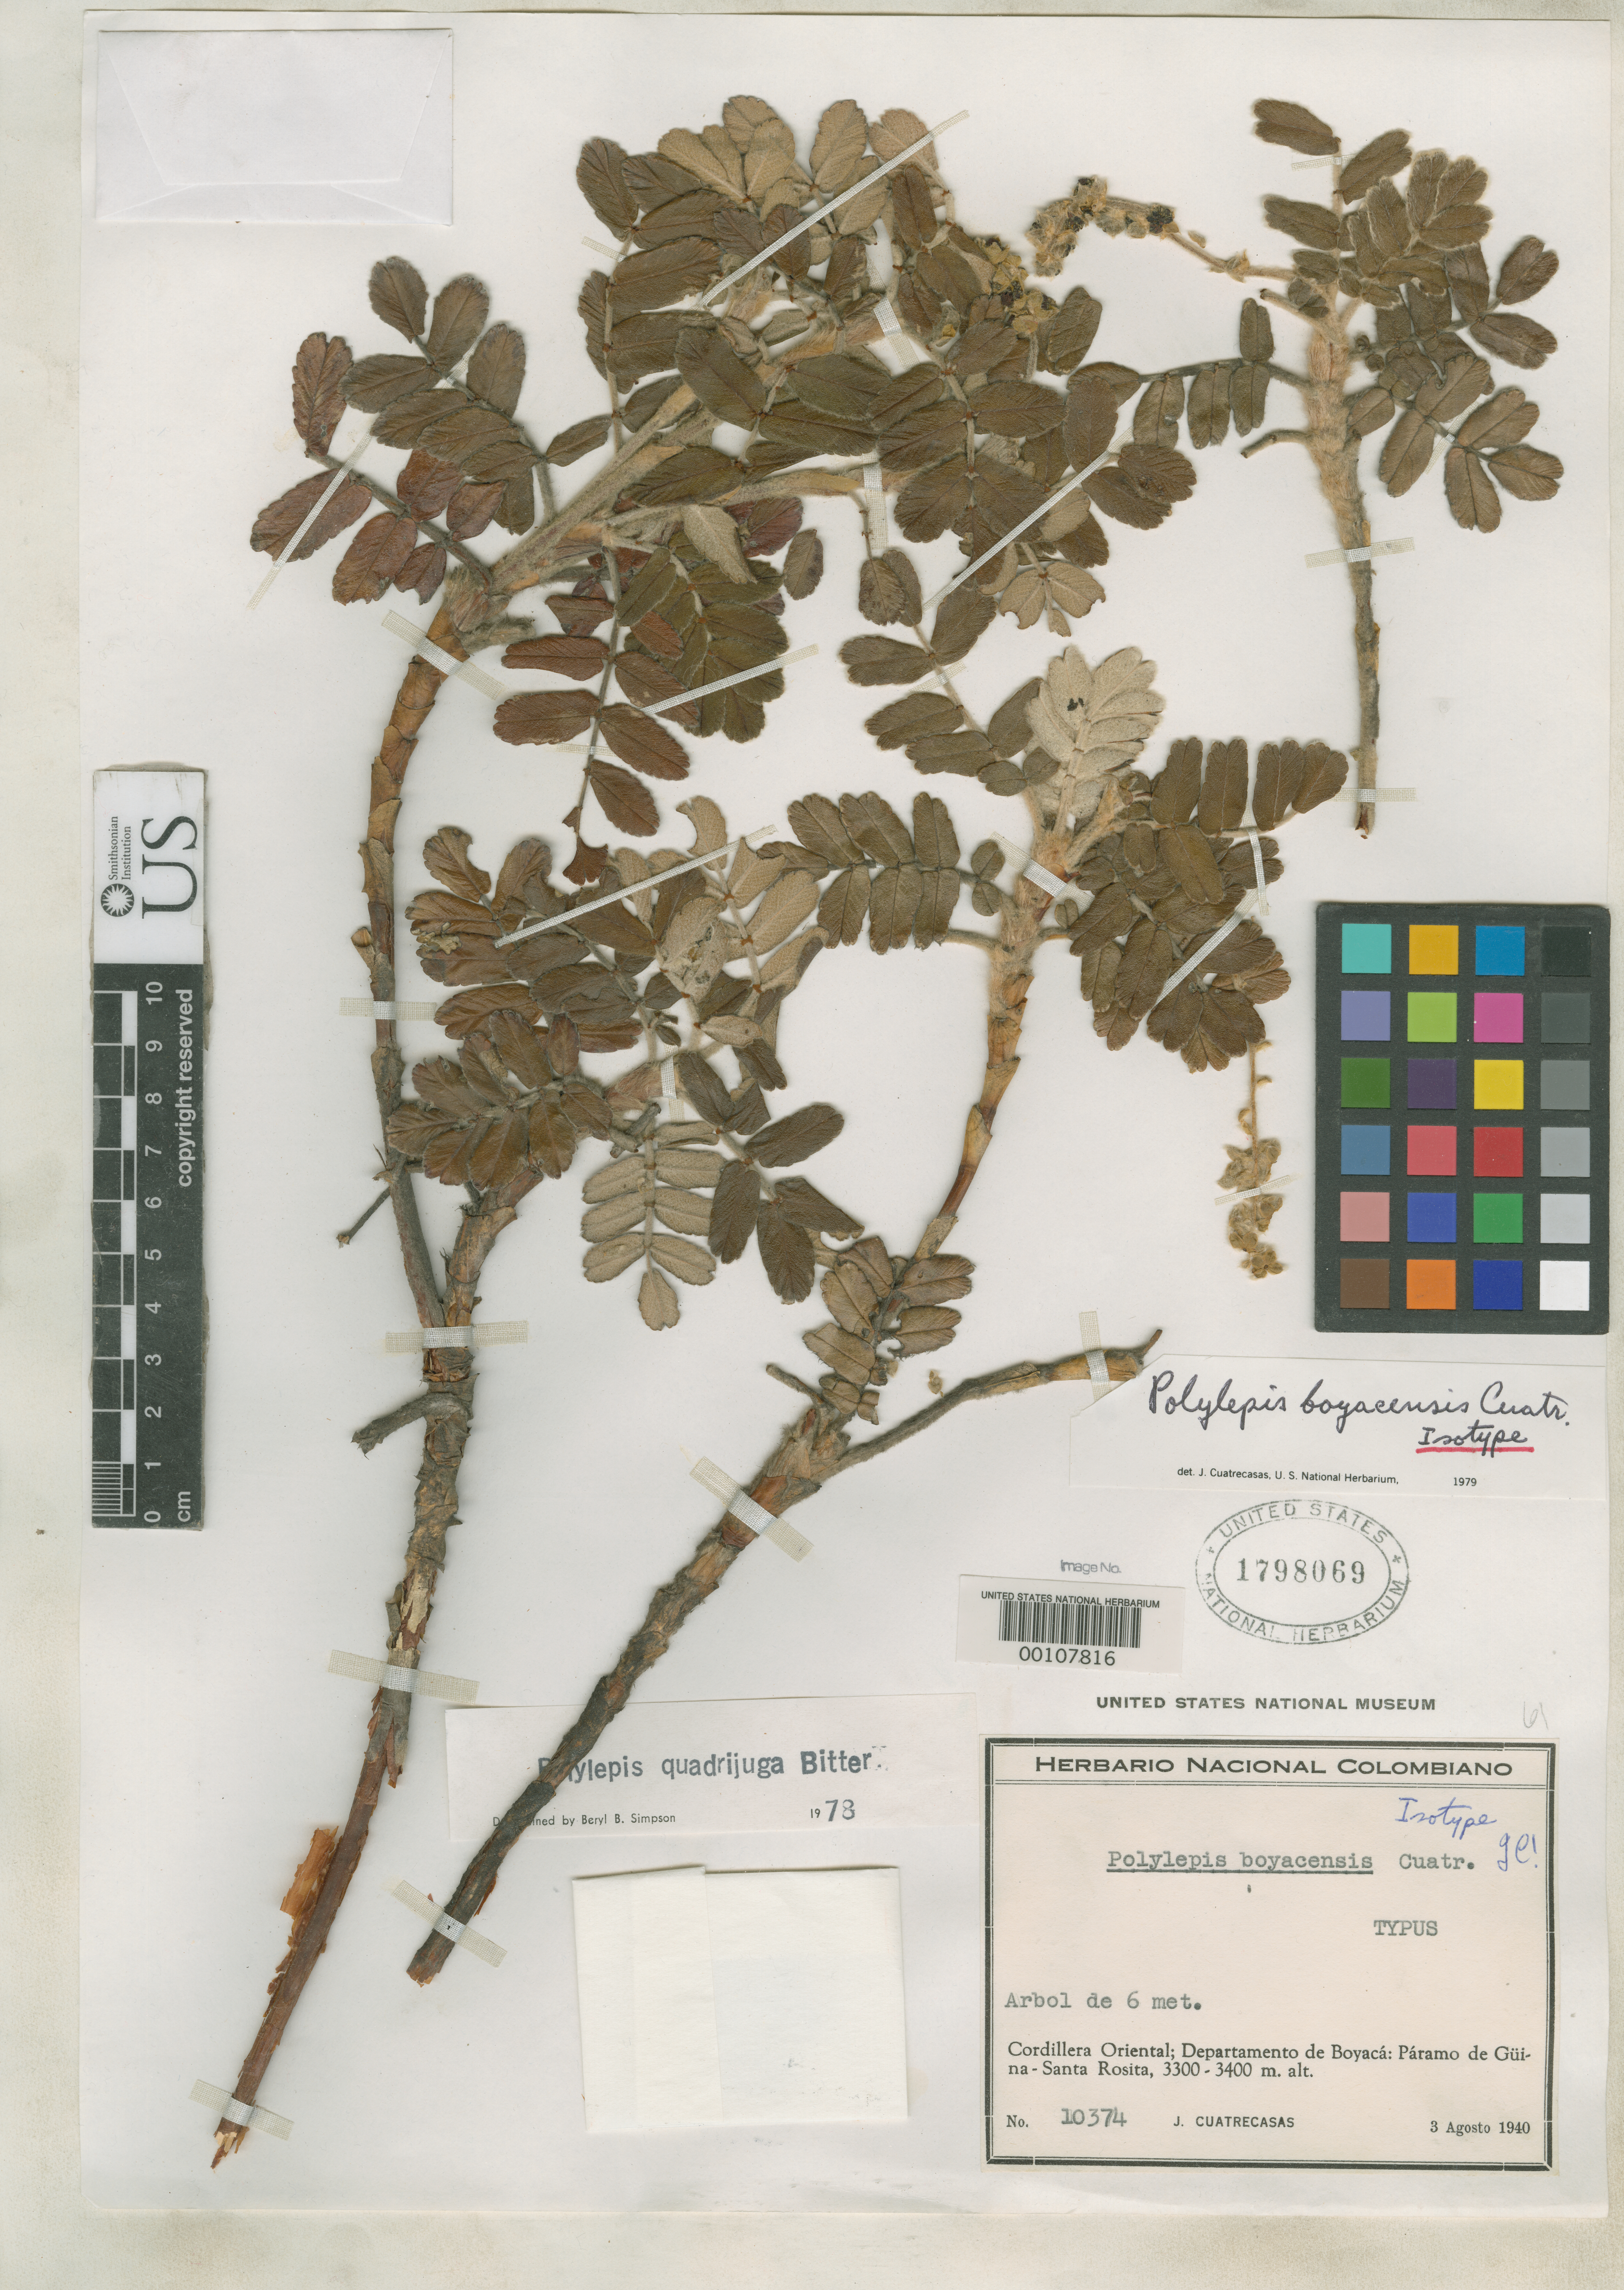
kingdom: Plantae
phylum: Tracheophyta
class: Magnoliopsida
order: Rosales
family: Rosaceae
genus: Polylepis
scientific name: Polylepis boyacensis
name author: Cuatrec.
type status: Isotype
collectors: J. Cuatrecasas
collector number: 10374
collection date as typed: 03 Aug 1940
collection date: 1940-08-03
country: Colombia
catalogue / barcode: US 1798069